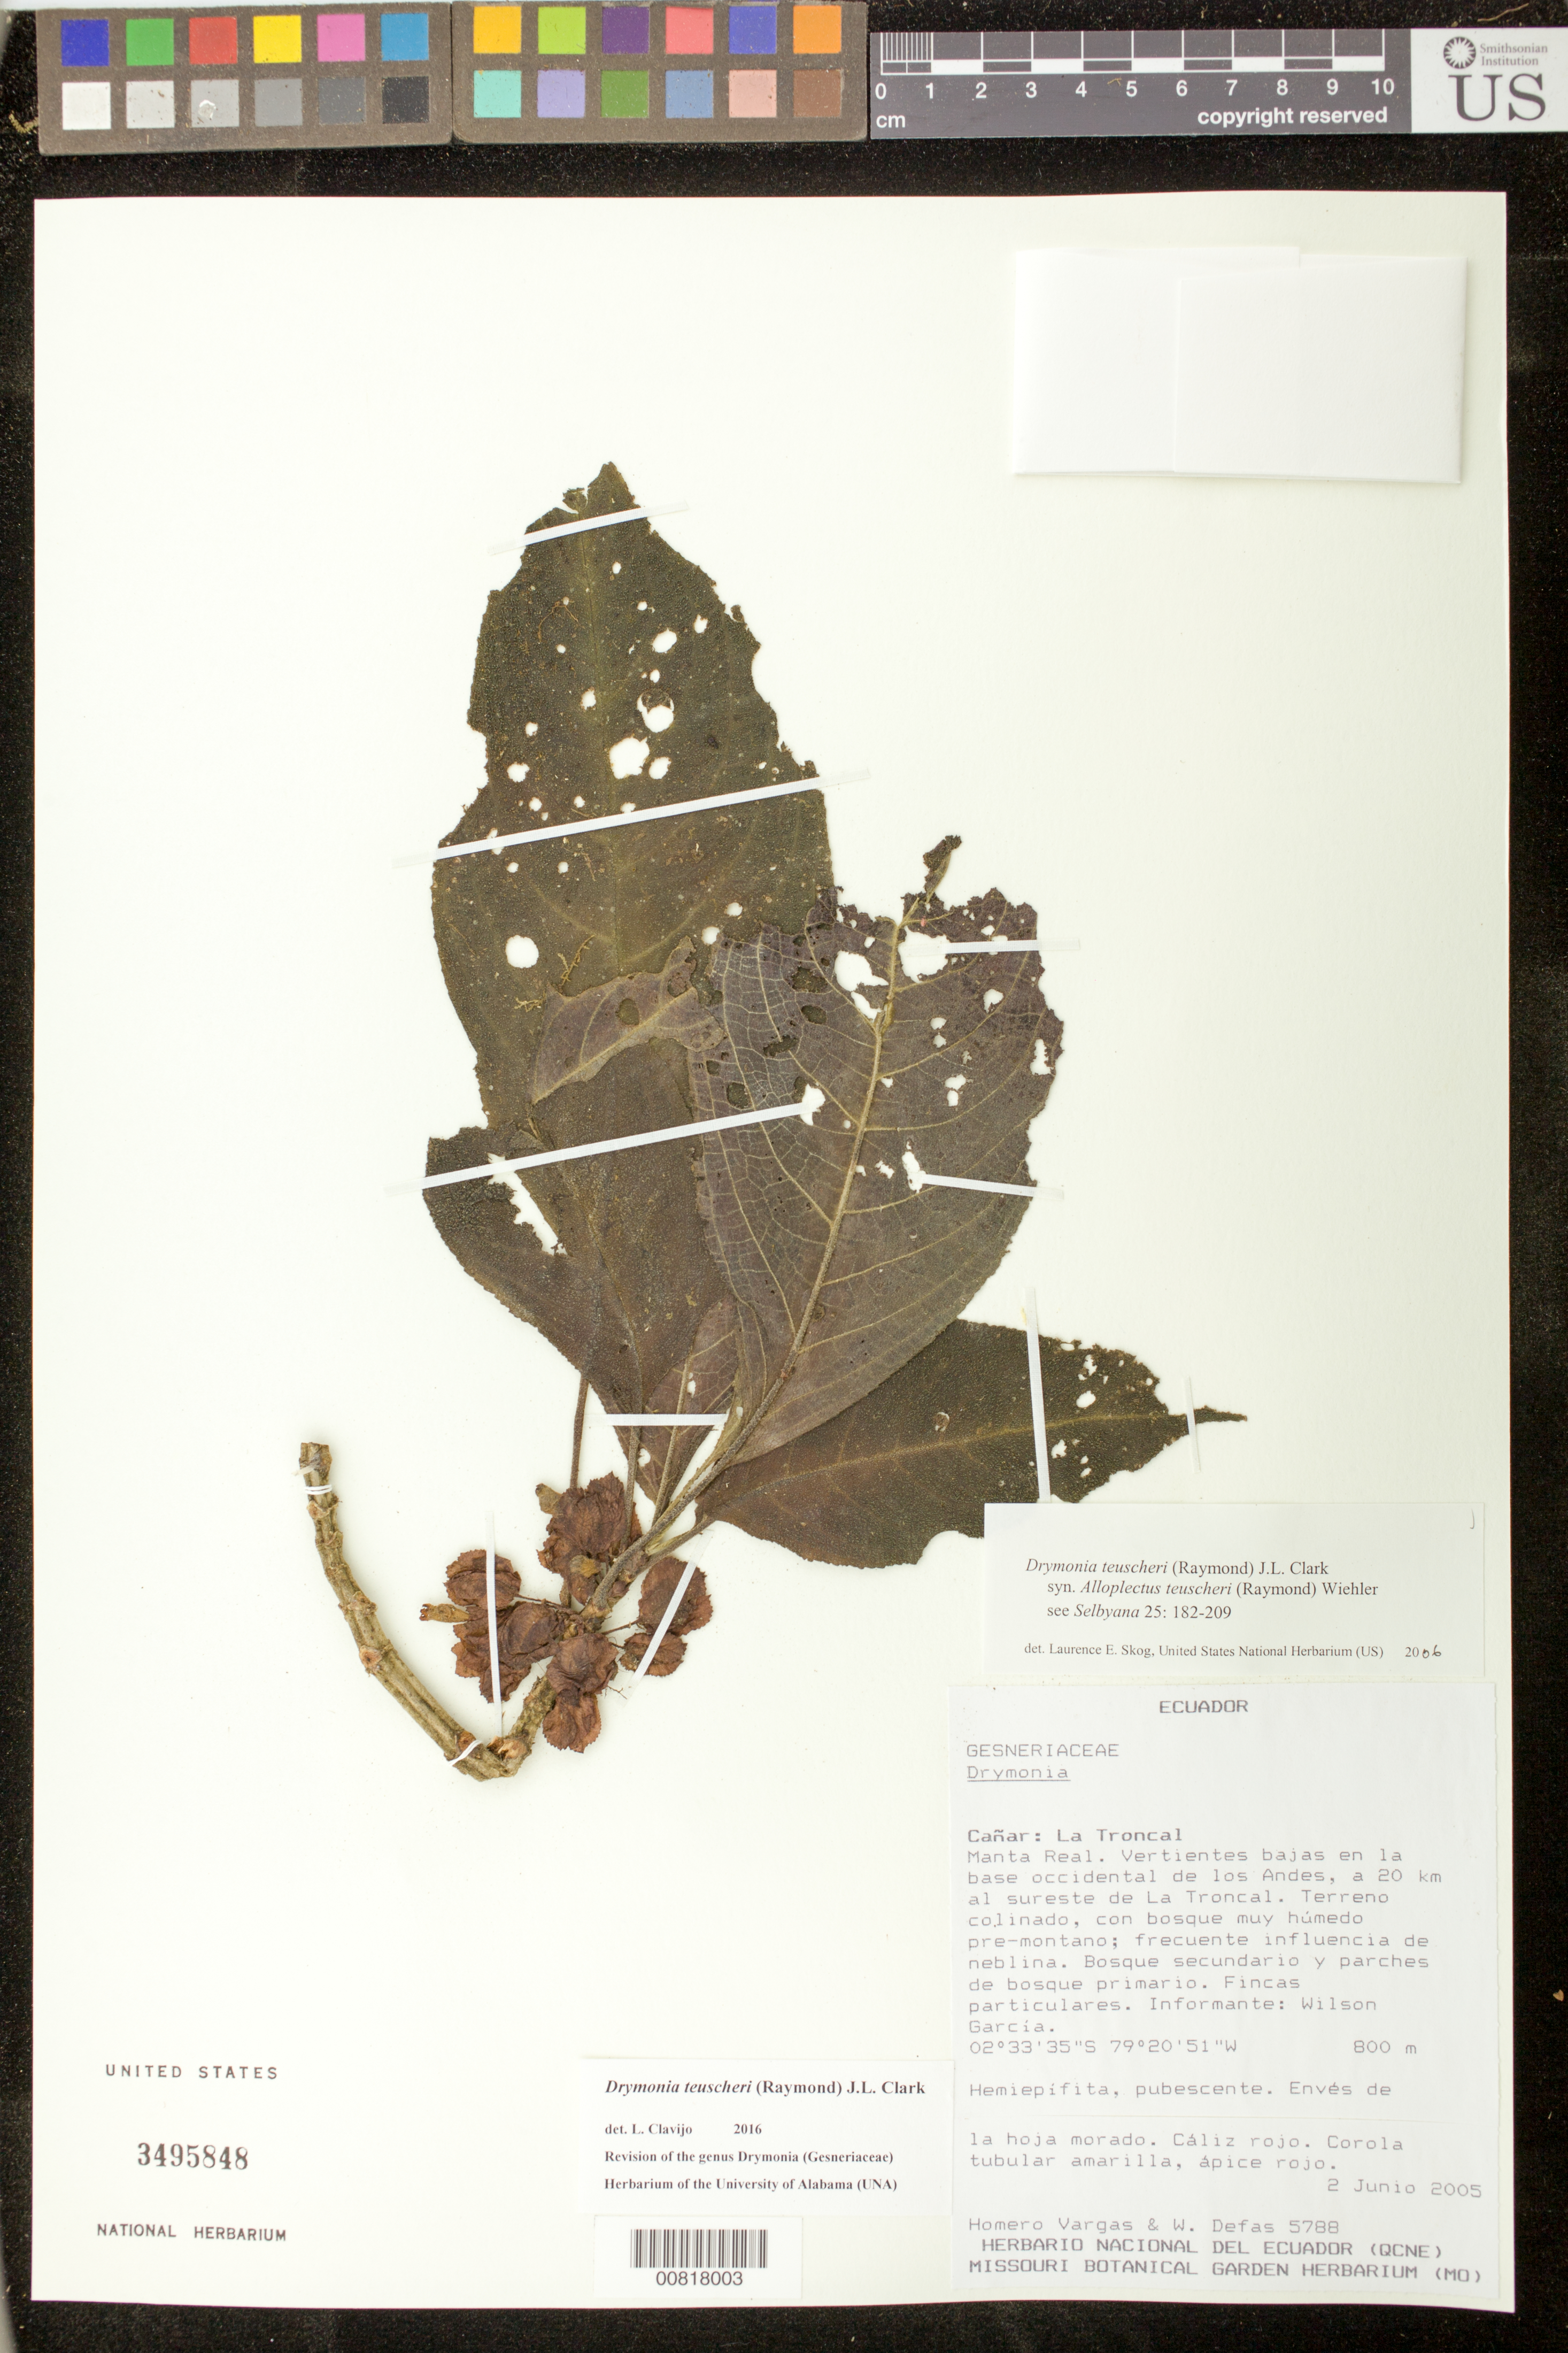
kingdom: Plantae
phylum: Tracheophyta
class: Magnoliopsida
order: Lamiales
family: Gesneriaceae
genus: Drymonia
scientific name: Drymonia teuscheri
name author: (Raymond) J.L. Clark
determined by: Skog, Laurence E.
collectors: H. Vargas & W. Defas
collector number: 5788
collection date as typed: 02 Jun 2005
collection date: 2005-06-02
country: Ecuador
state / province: Cañar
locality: Cañar: La Troncal. Manta Real. Vertientes bajas en la base occidental de los Andes, a 20 km al sureste de La Troncal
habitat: Terreno colinado, con bosque muy húmedo pre-monetano; frecuente influencia de neblina. Bosque secundario y parches de bosque primario.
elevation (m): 800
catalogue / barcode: US 3495848